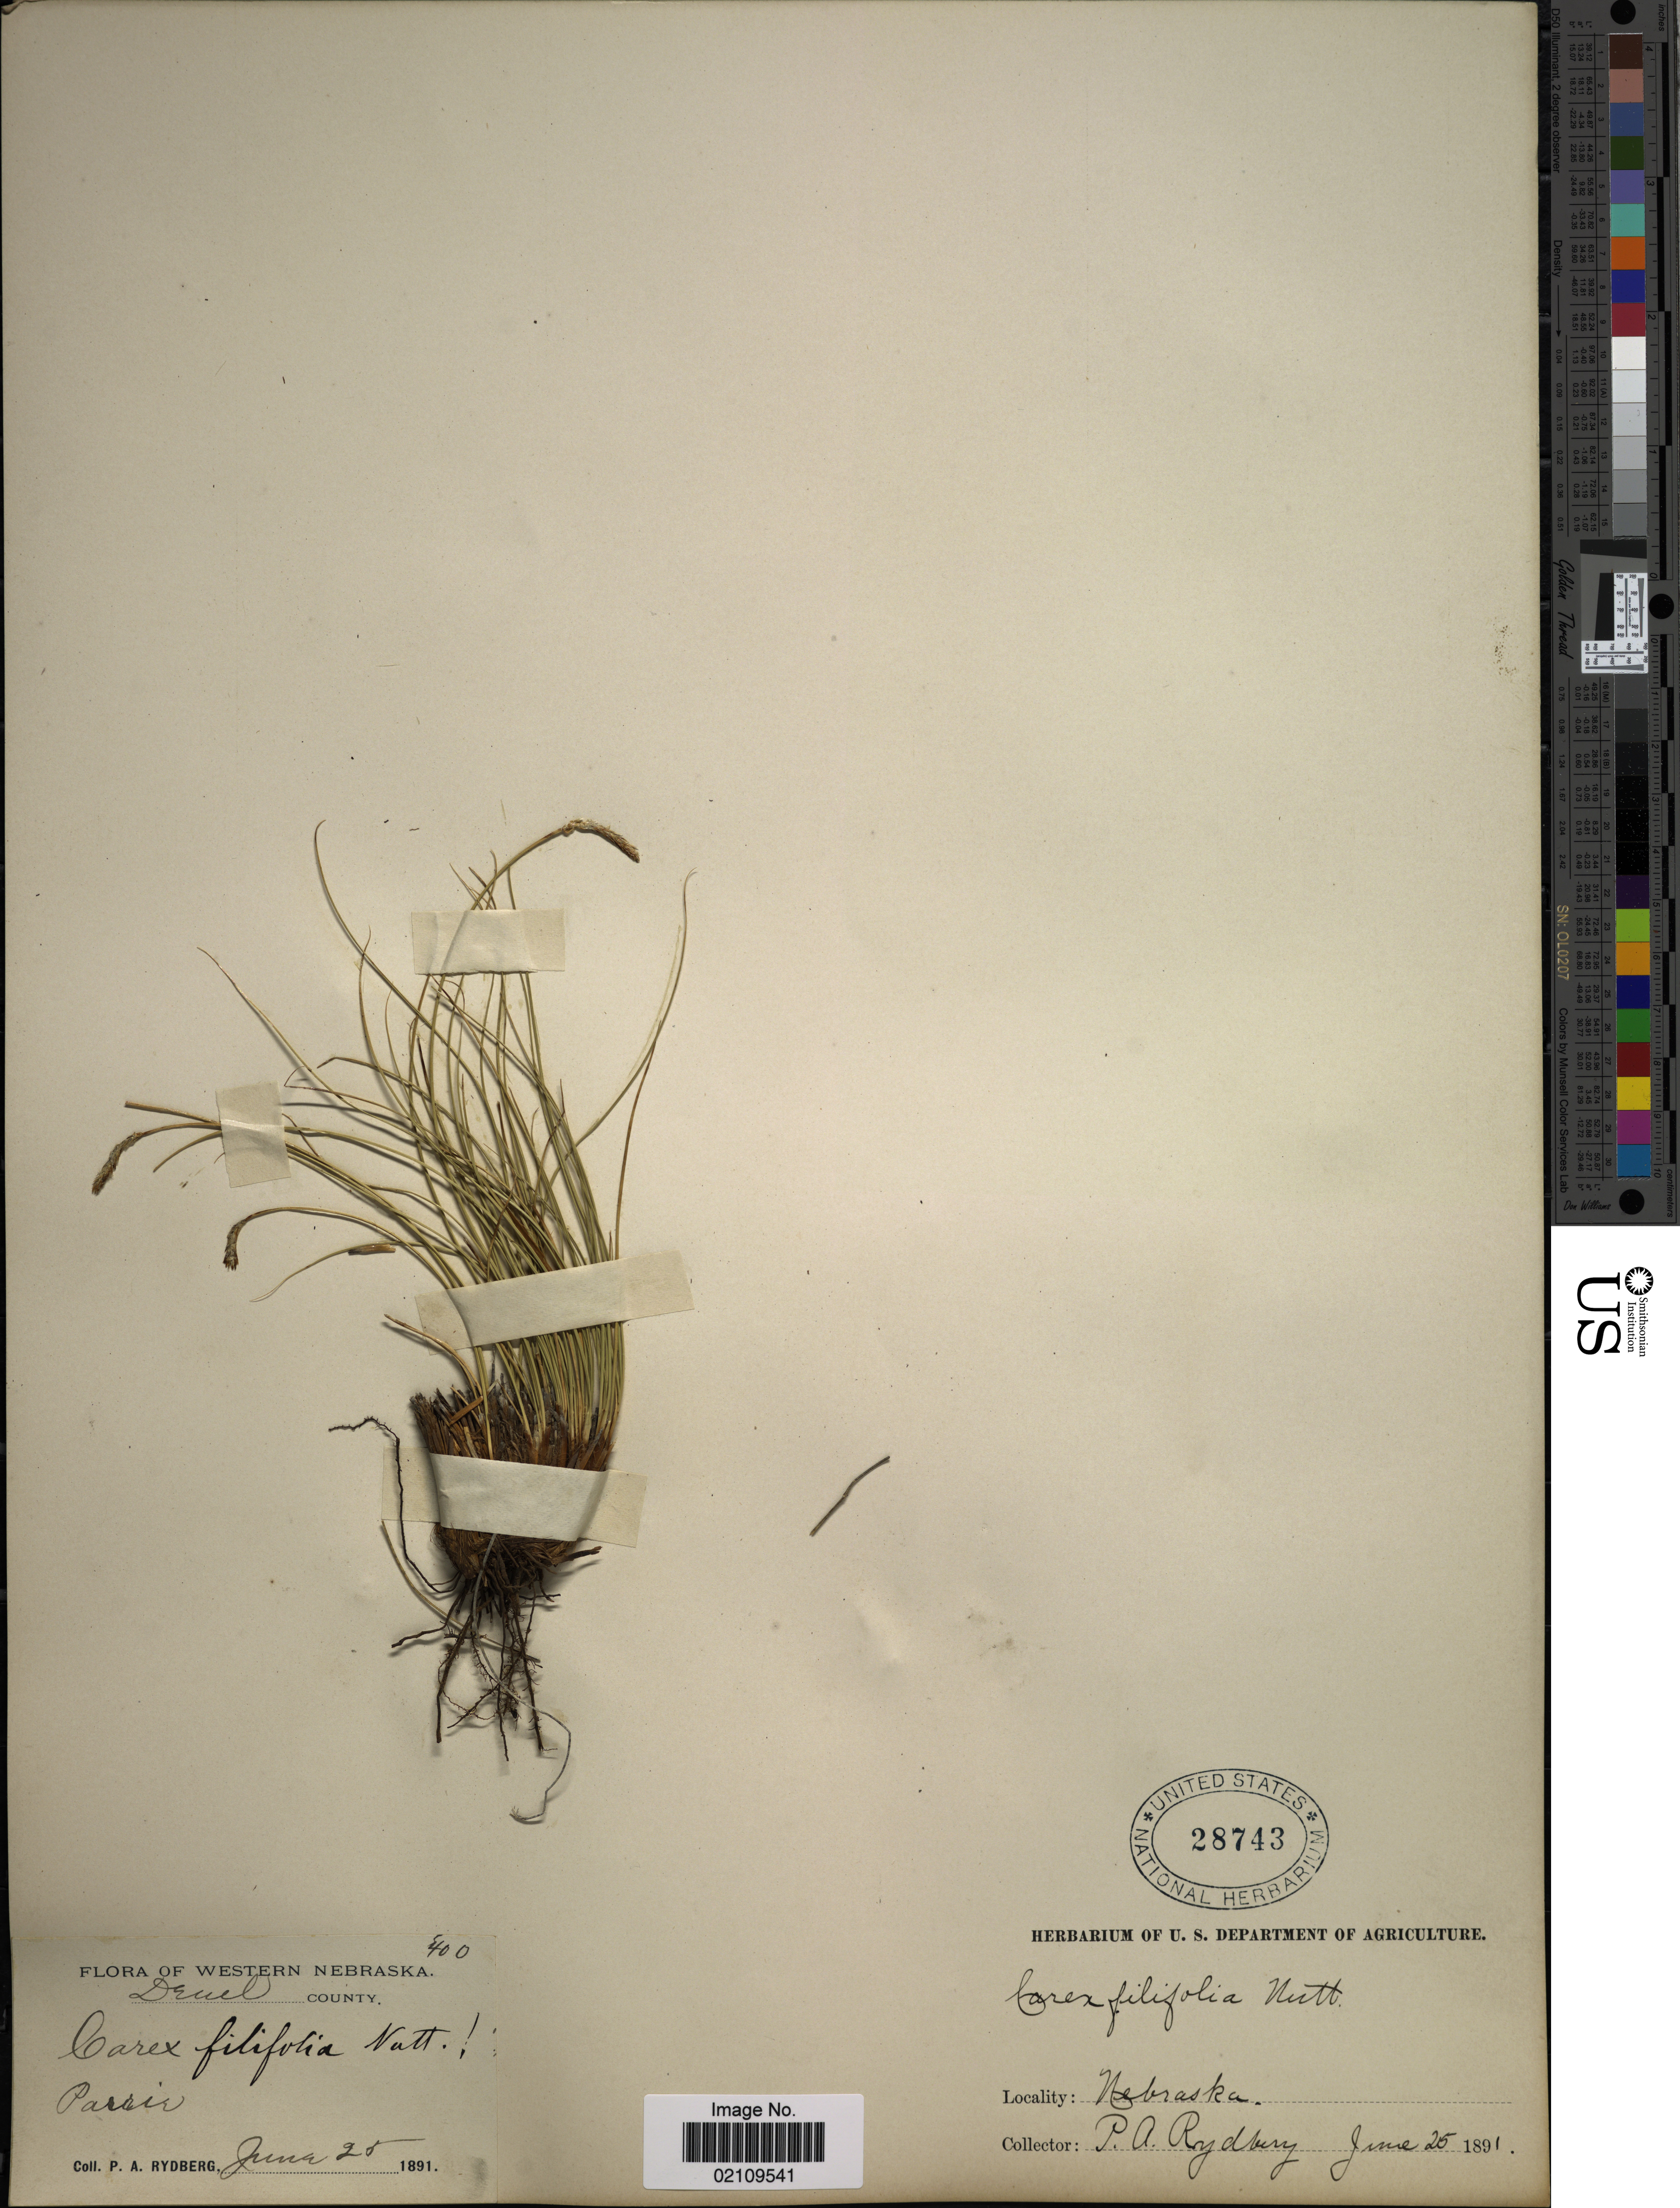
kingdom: Plantae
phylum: Tracheophyta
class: Liliopsida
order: Poales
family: Cyperaceae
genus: Carex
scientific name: Carex filifolia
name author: Nutt.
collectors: P. A. Rydberg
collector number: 400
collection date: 1891-06-25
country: United States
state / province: Nebraska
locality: Western Nebraska, Deuel County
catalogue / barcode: US 28743